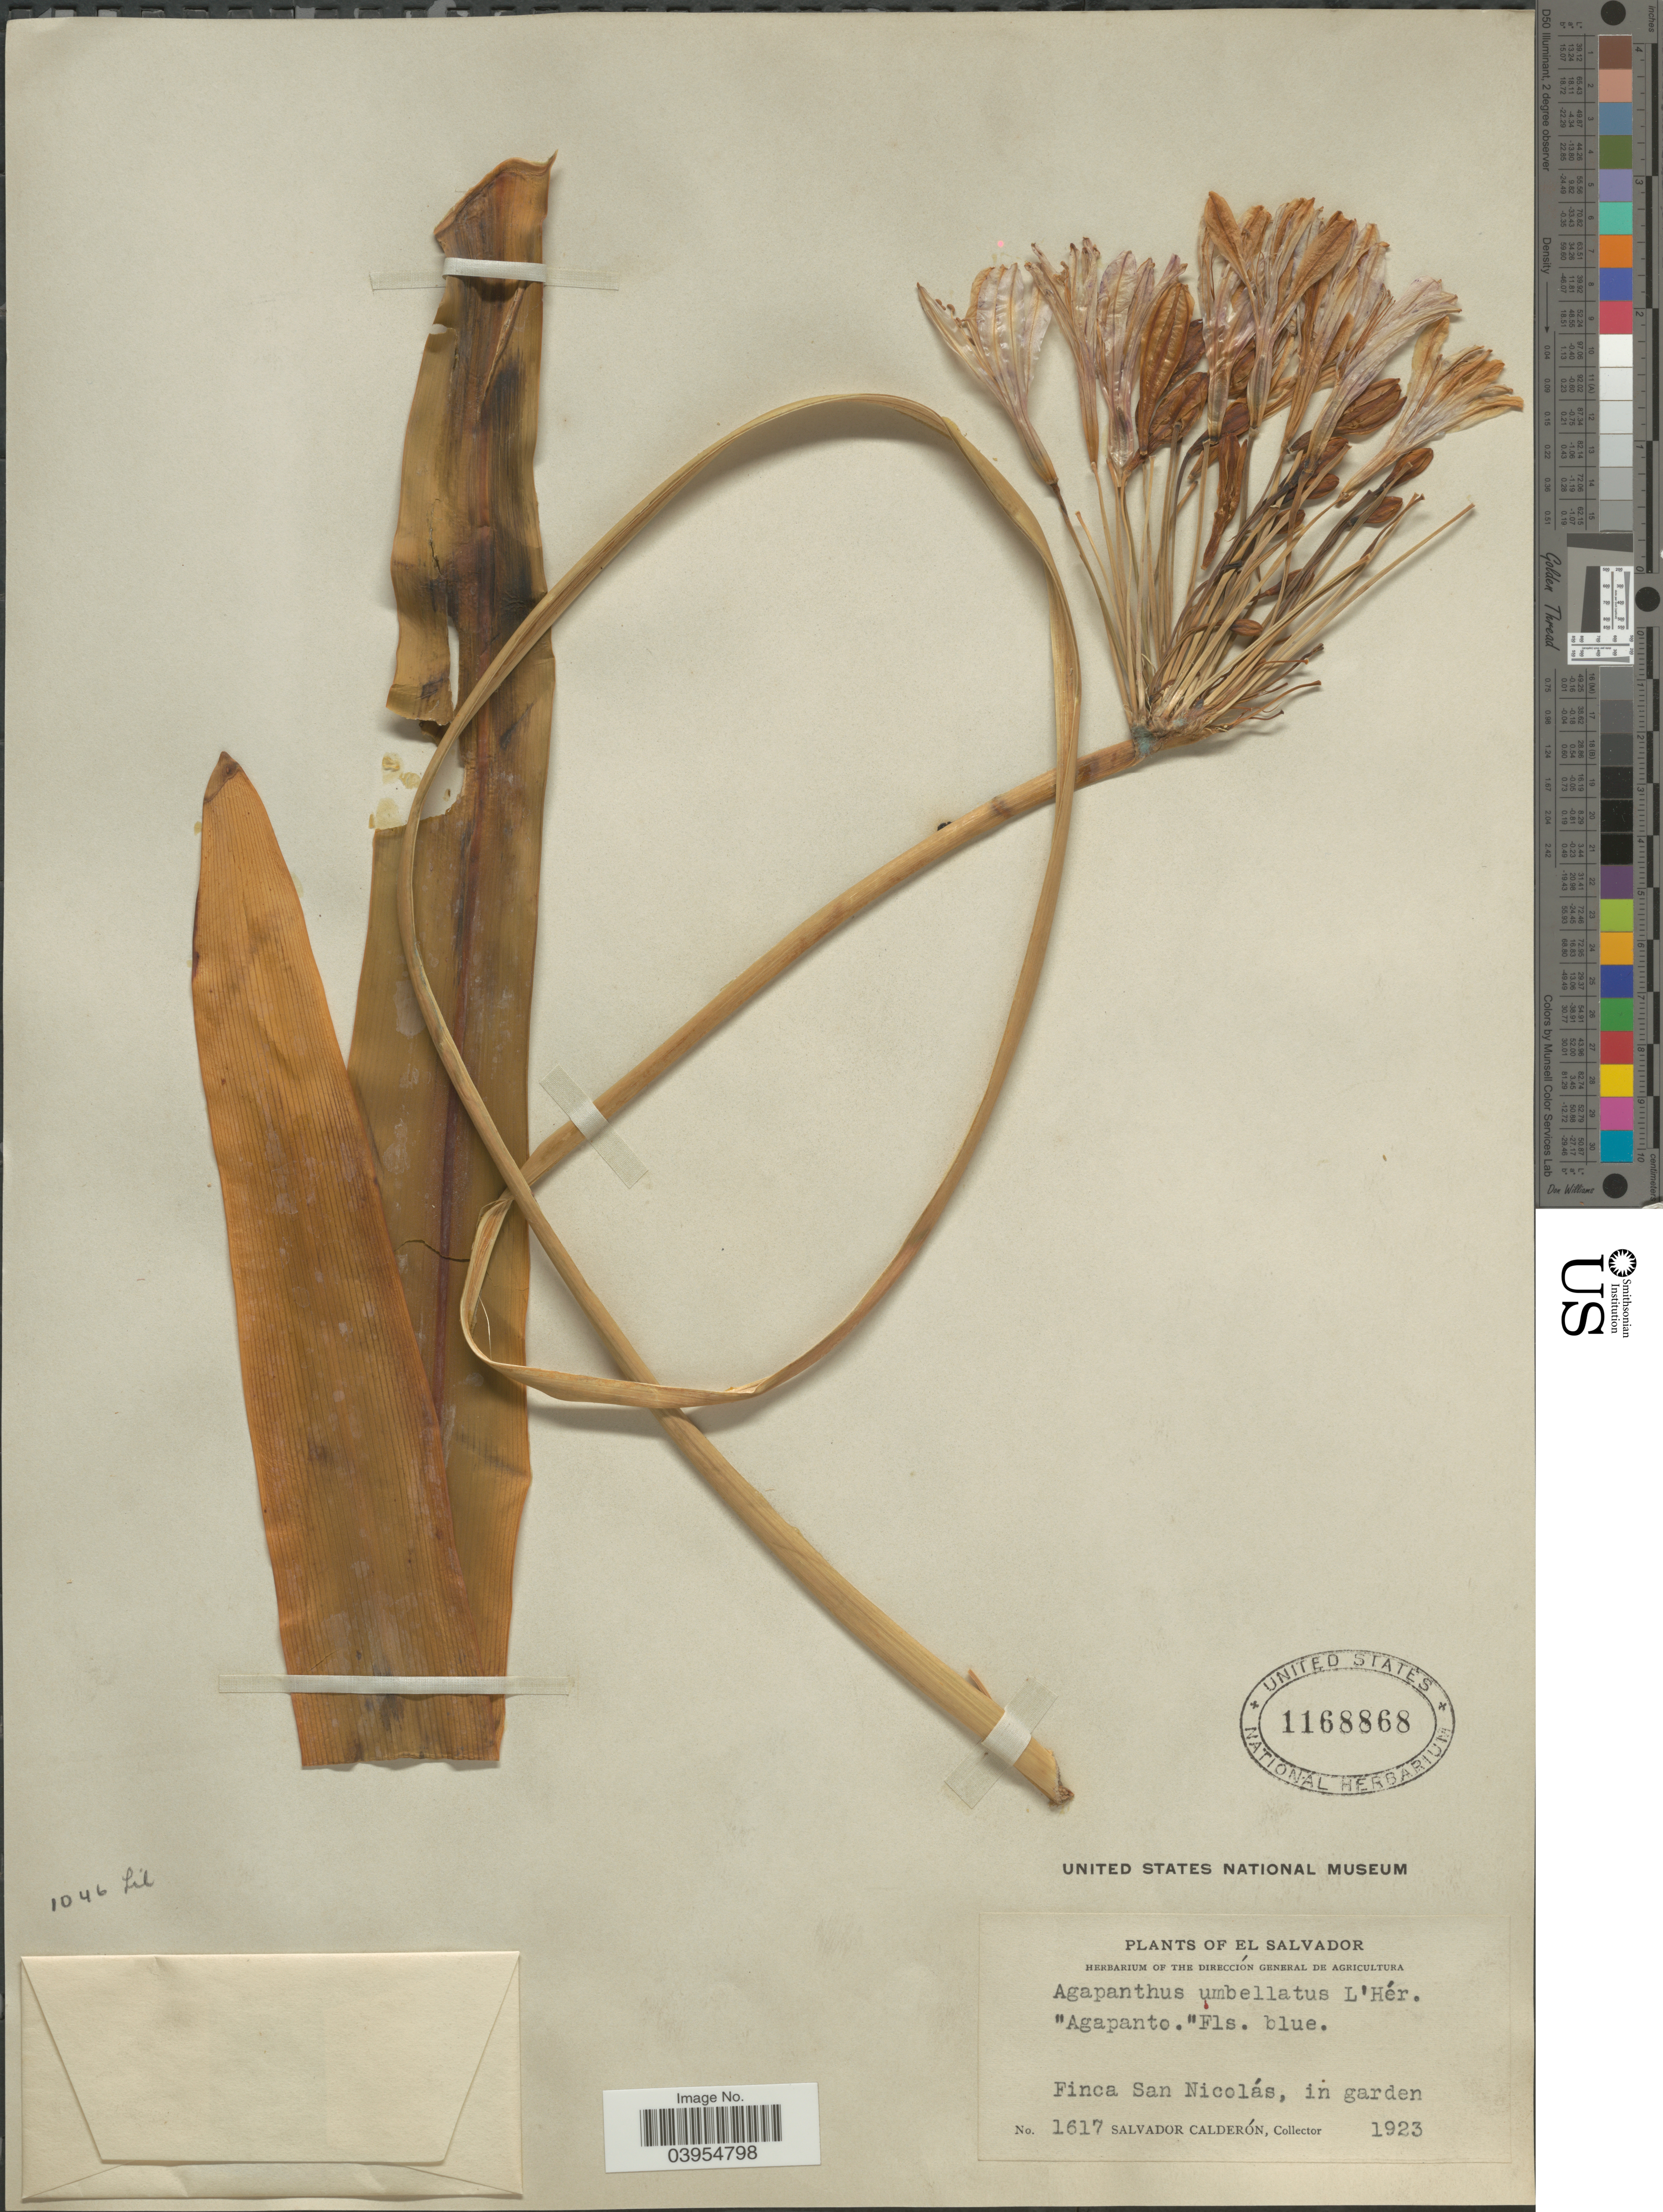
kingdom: Plantae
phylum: Tracheophyta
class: Liliopsida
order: Asparagales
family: Amaryllidaceae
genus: Agapanthus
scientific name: Agapanthus umbellatus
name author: L'Hér.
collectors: S. Calderón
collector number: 1617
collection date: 1923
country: El Salvador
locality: Finca San Nicolás, in garden.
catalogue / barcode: US 1168868